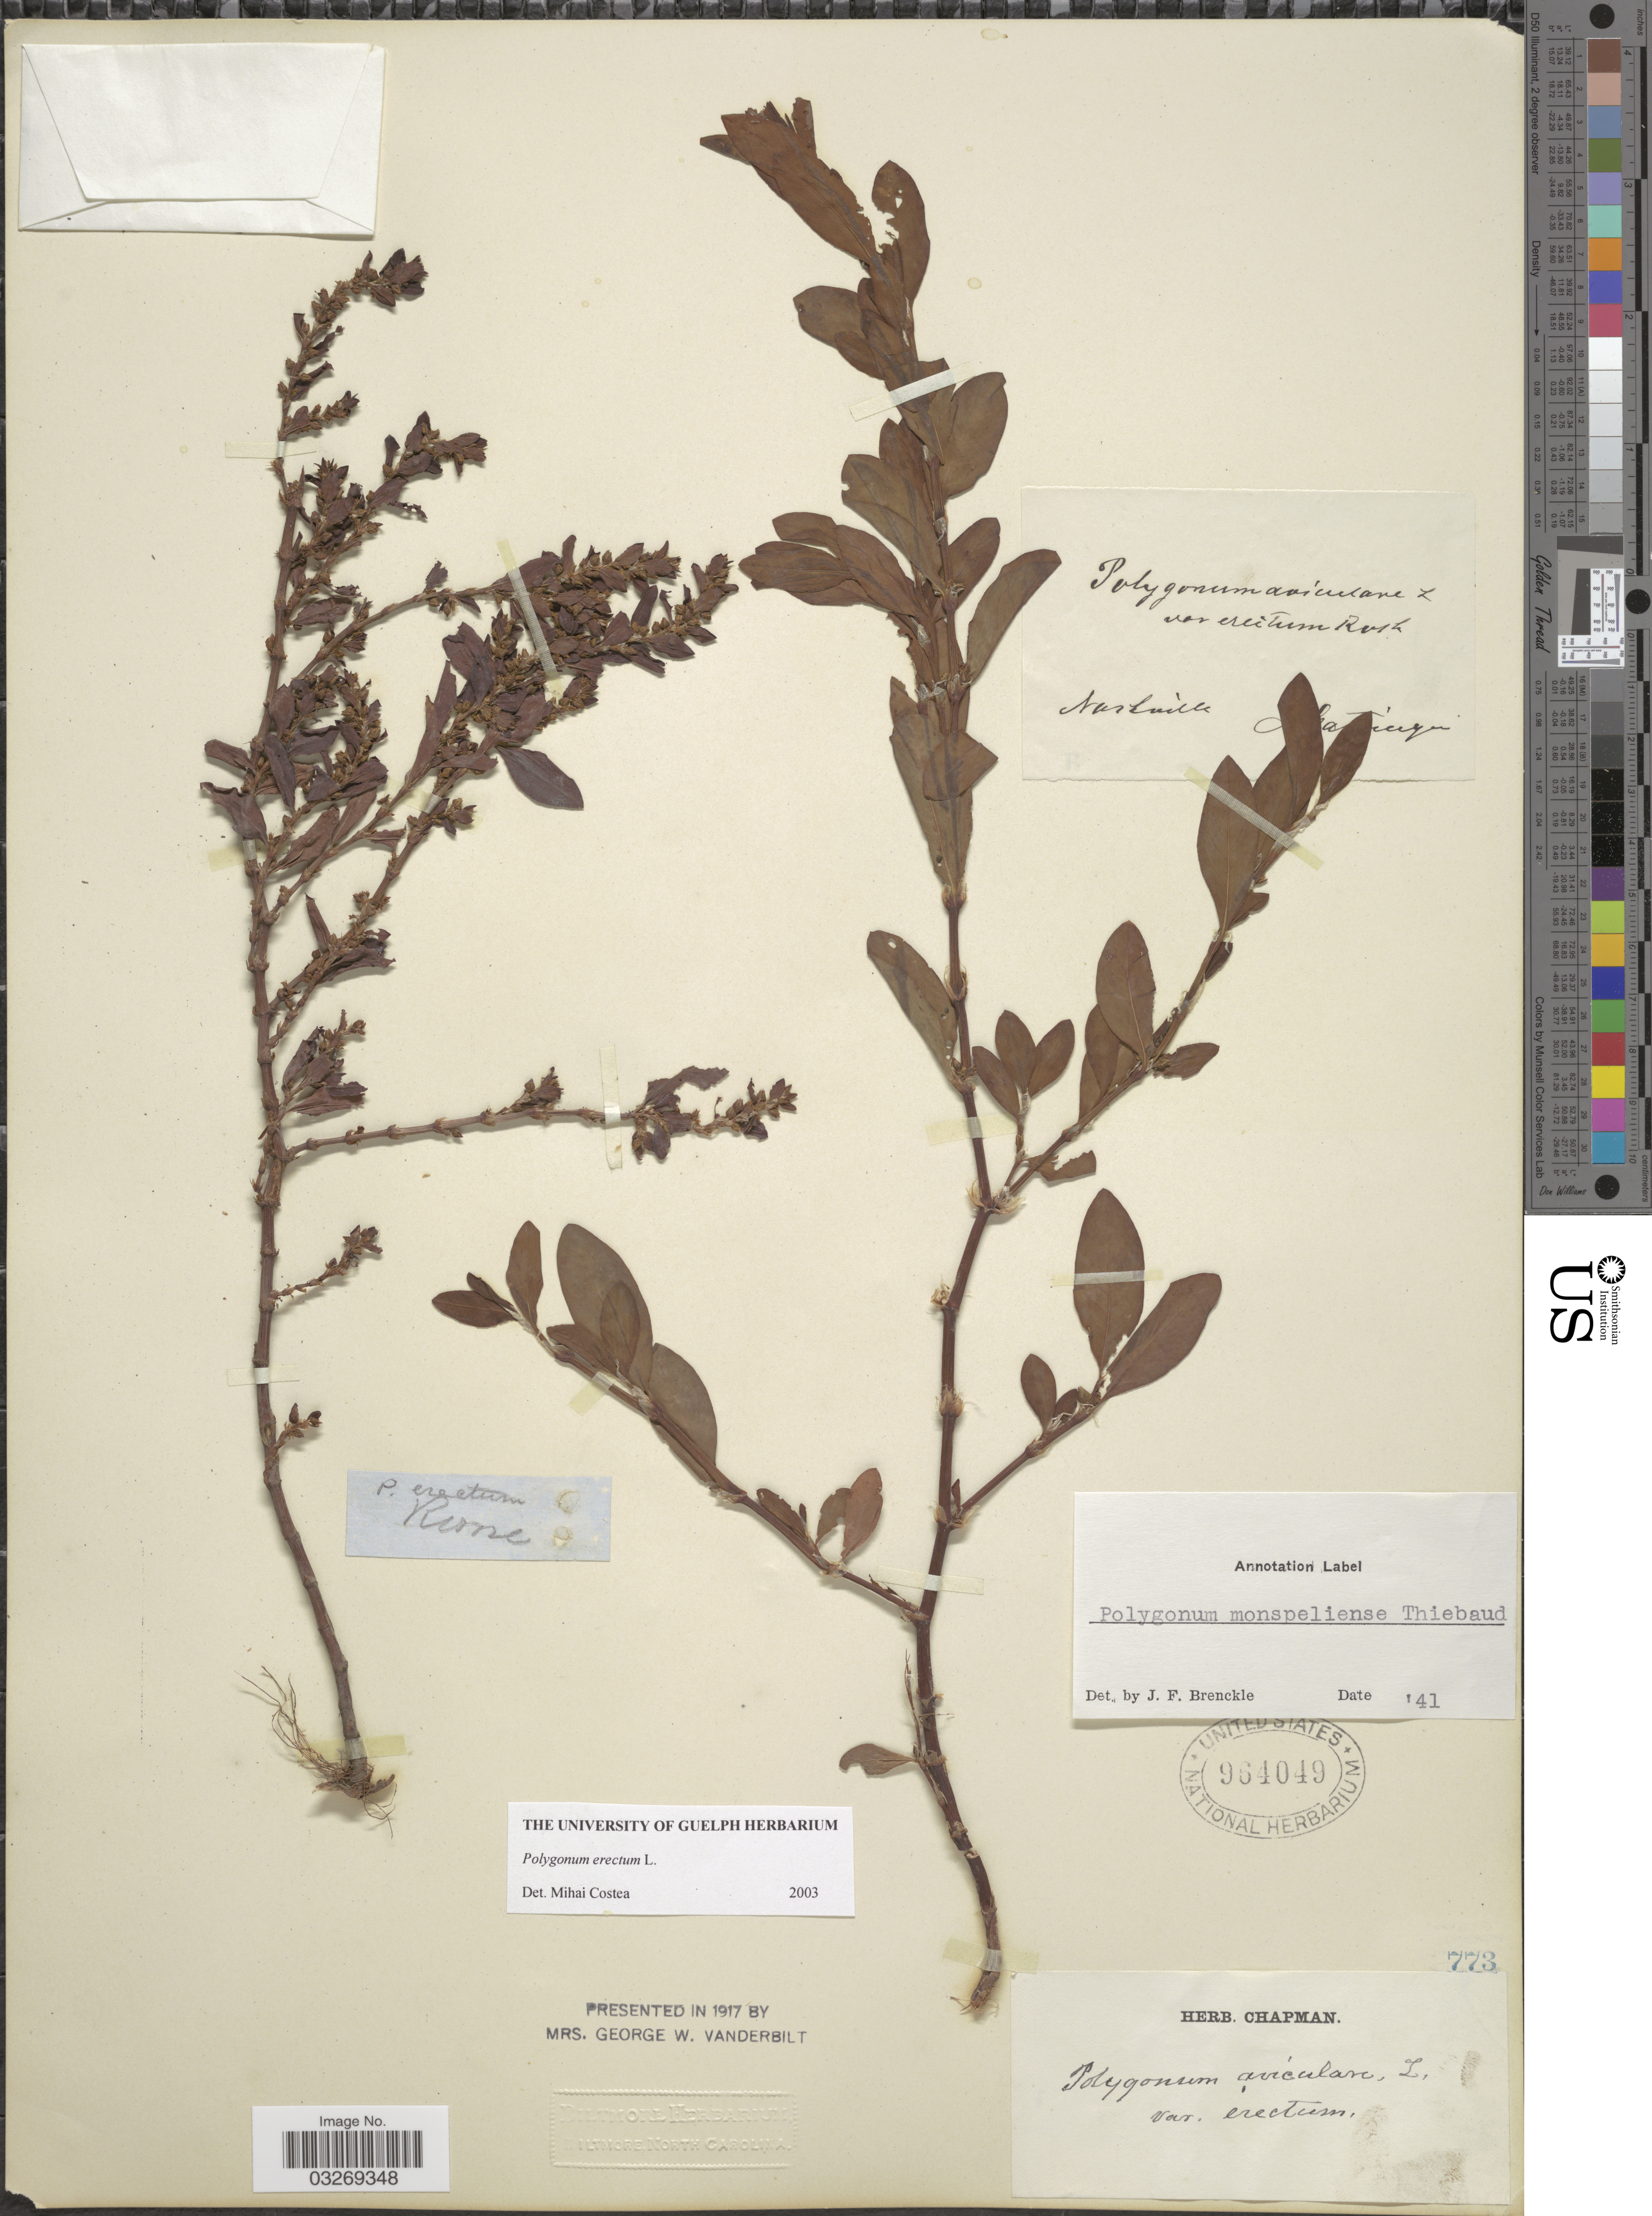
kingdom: Plantae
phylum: Tracheophyta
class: Magnoliopsida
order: Caryophyllales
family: Polygonaceae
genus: Polygonum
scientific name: Polygonum erectum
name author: L.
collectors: Gattinger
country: United States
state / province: Tennessee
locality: Nashville.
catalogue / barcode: US 964049